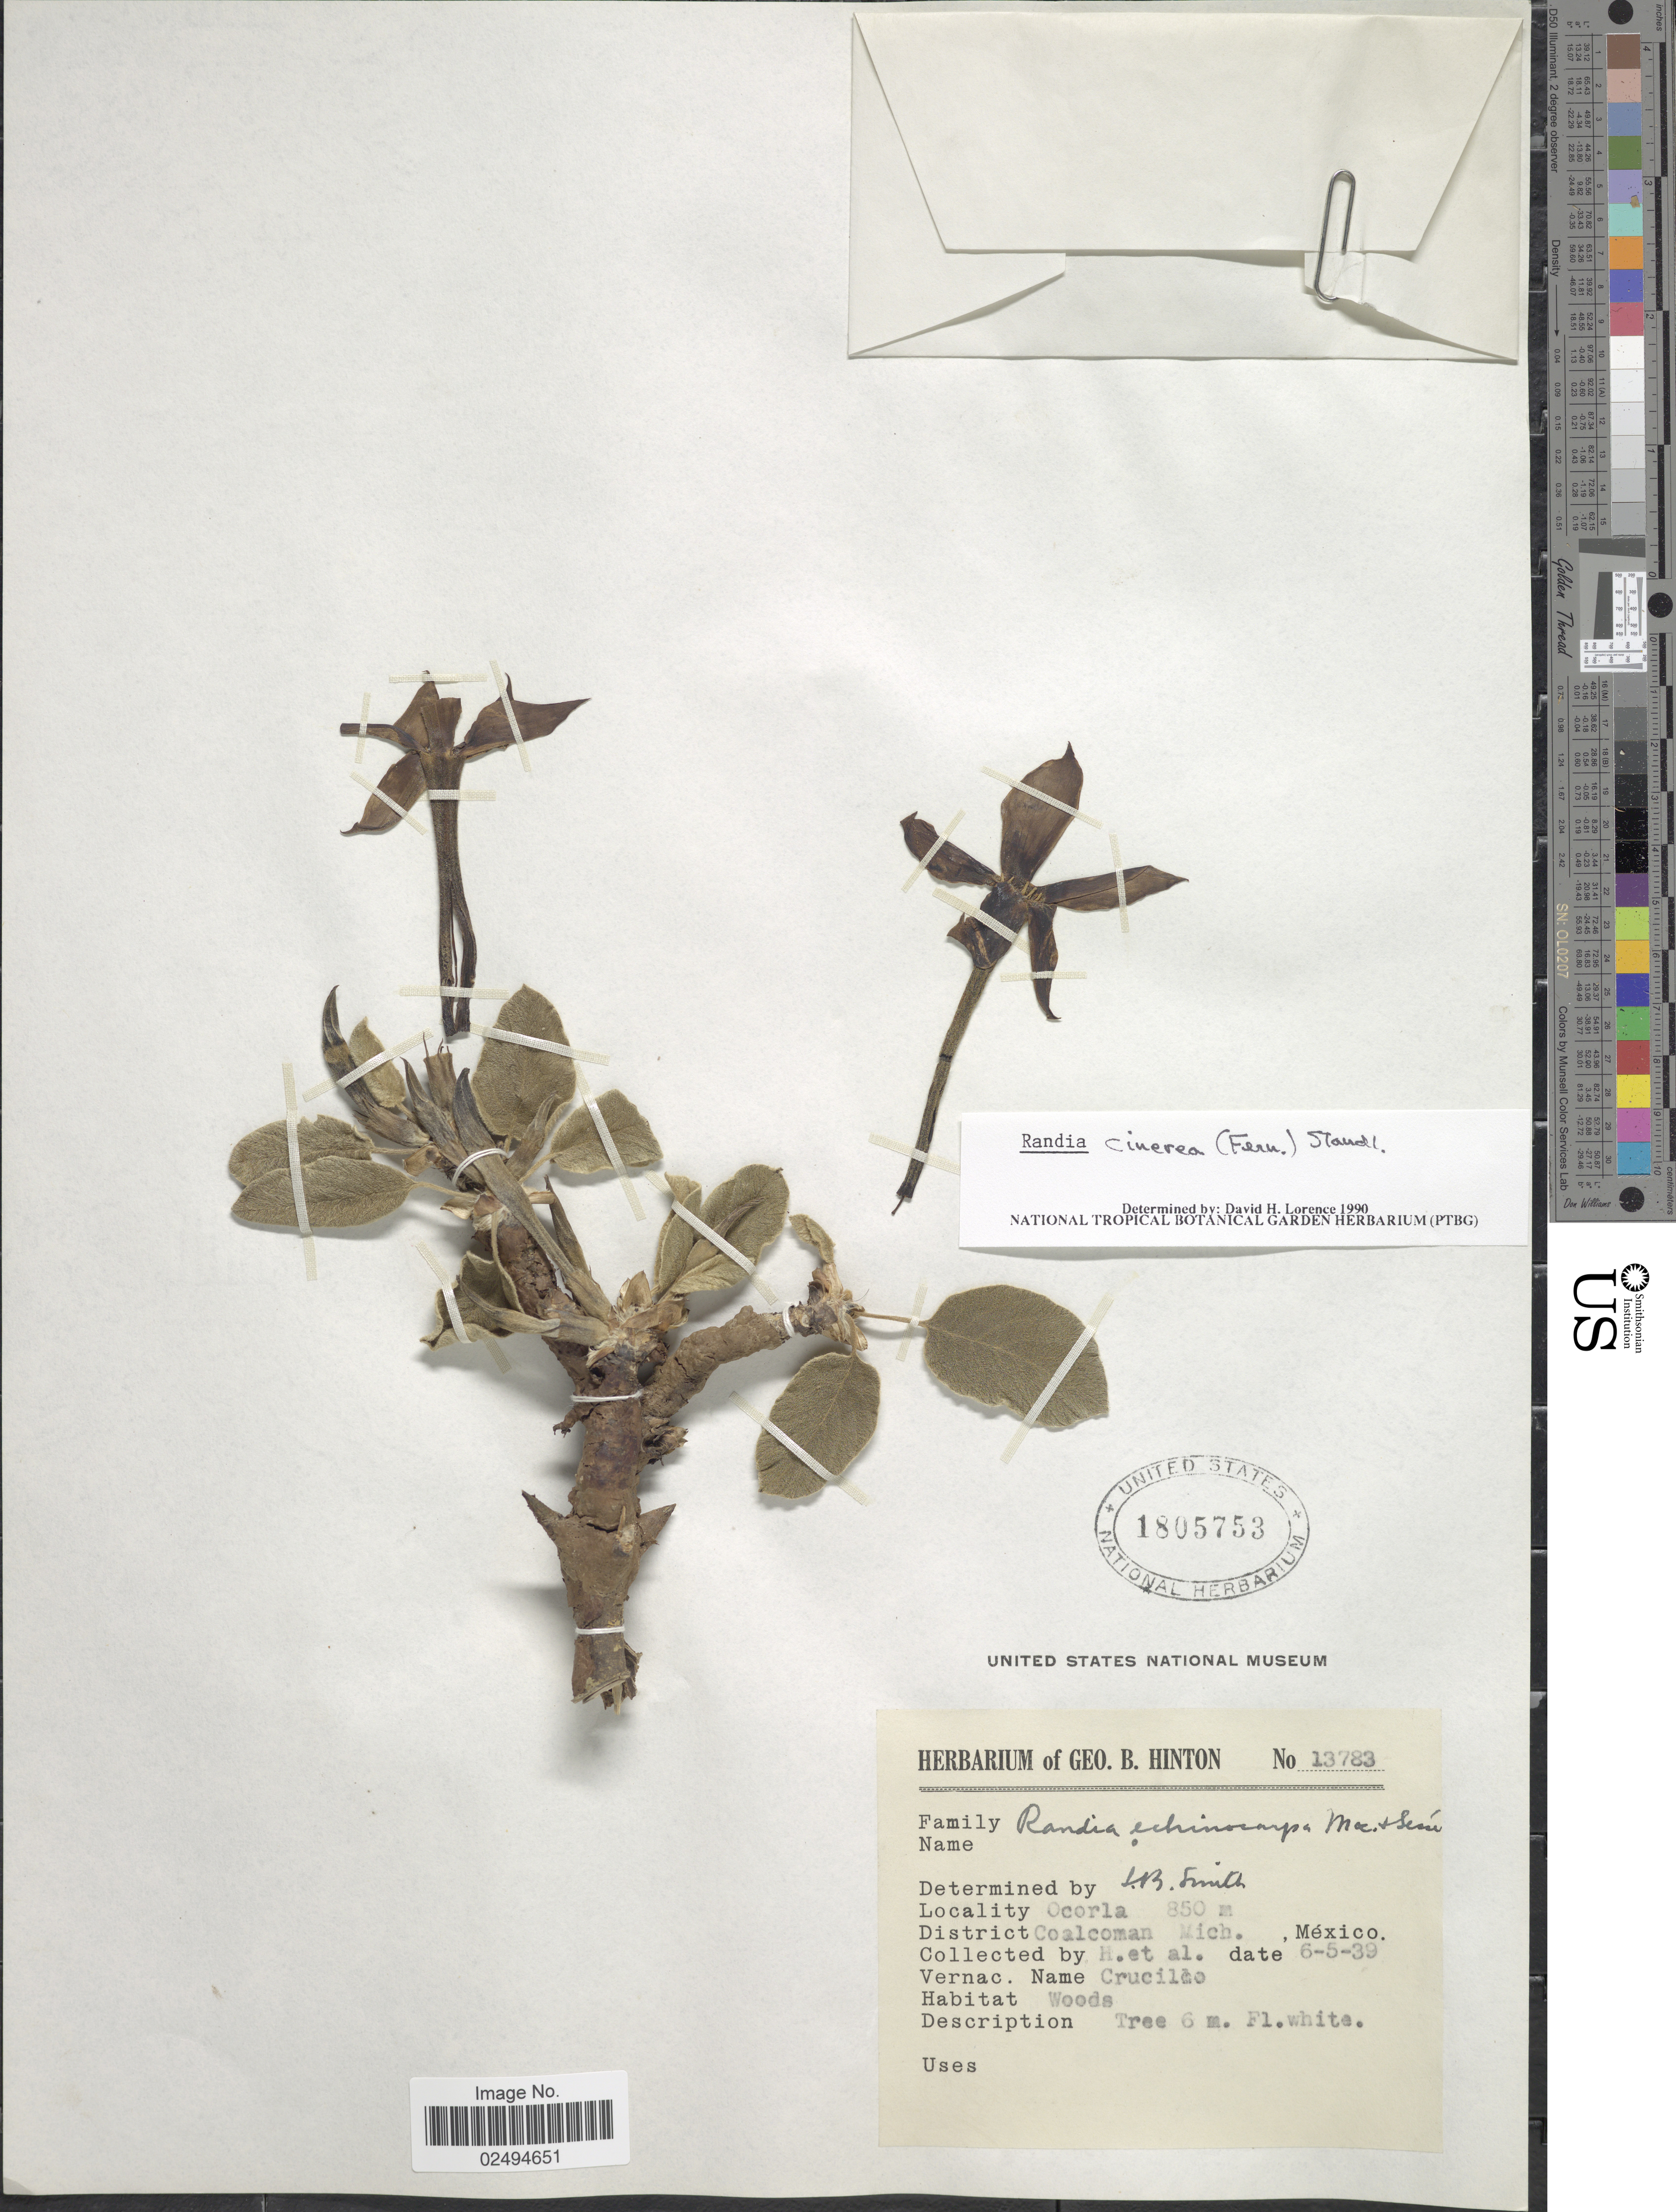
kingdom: Plantae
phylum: Tracheophyta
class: Magnoliopsida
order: Gentianales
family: Rubiaceae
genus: Randia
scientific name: Randia cinerea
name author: (Fernald) Standl.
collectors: G. B. Hinton & et al.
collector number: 13783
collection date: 1939-06-05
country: Mexico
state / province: Michoacán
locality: Ocorla. District Coalman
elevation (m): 850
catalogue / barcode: US 1805753